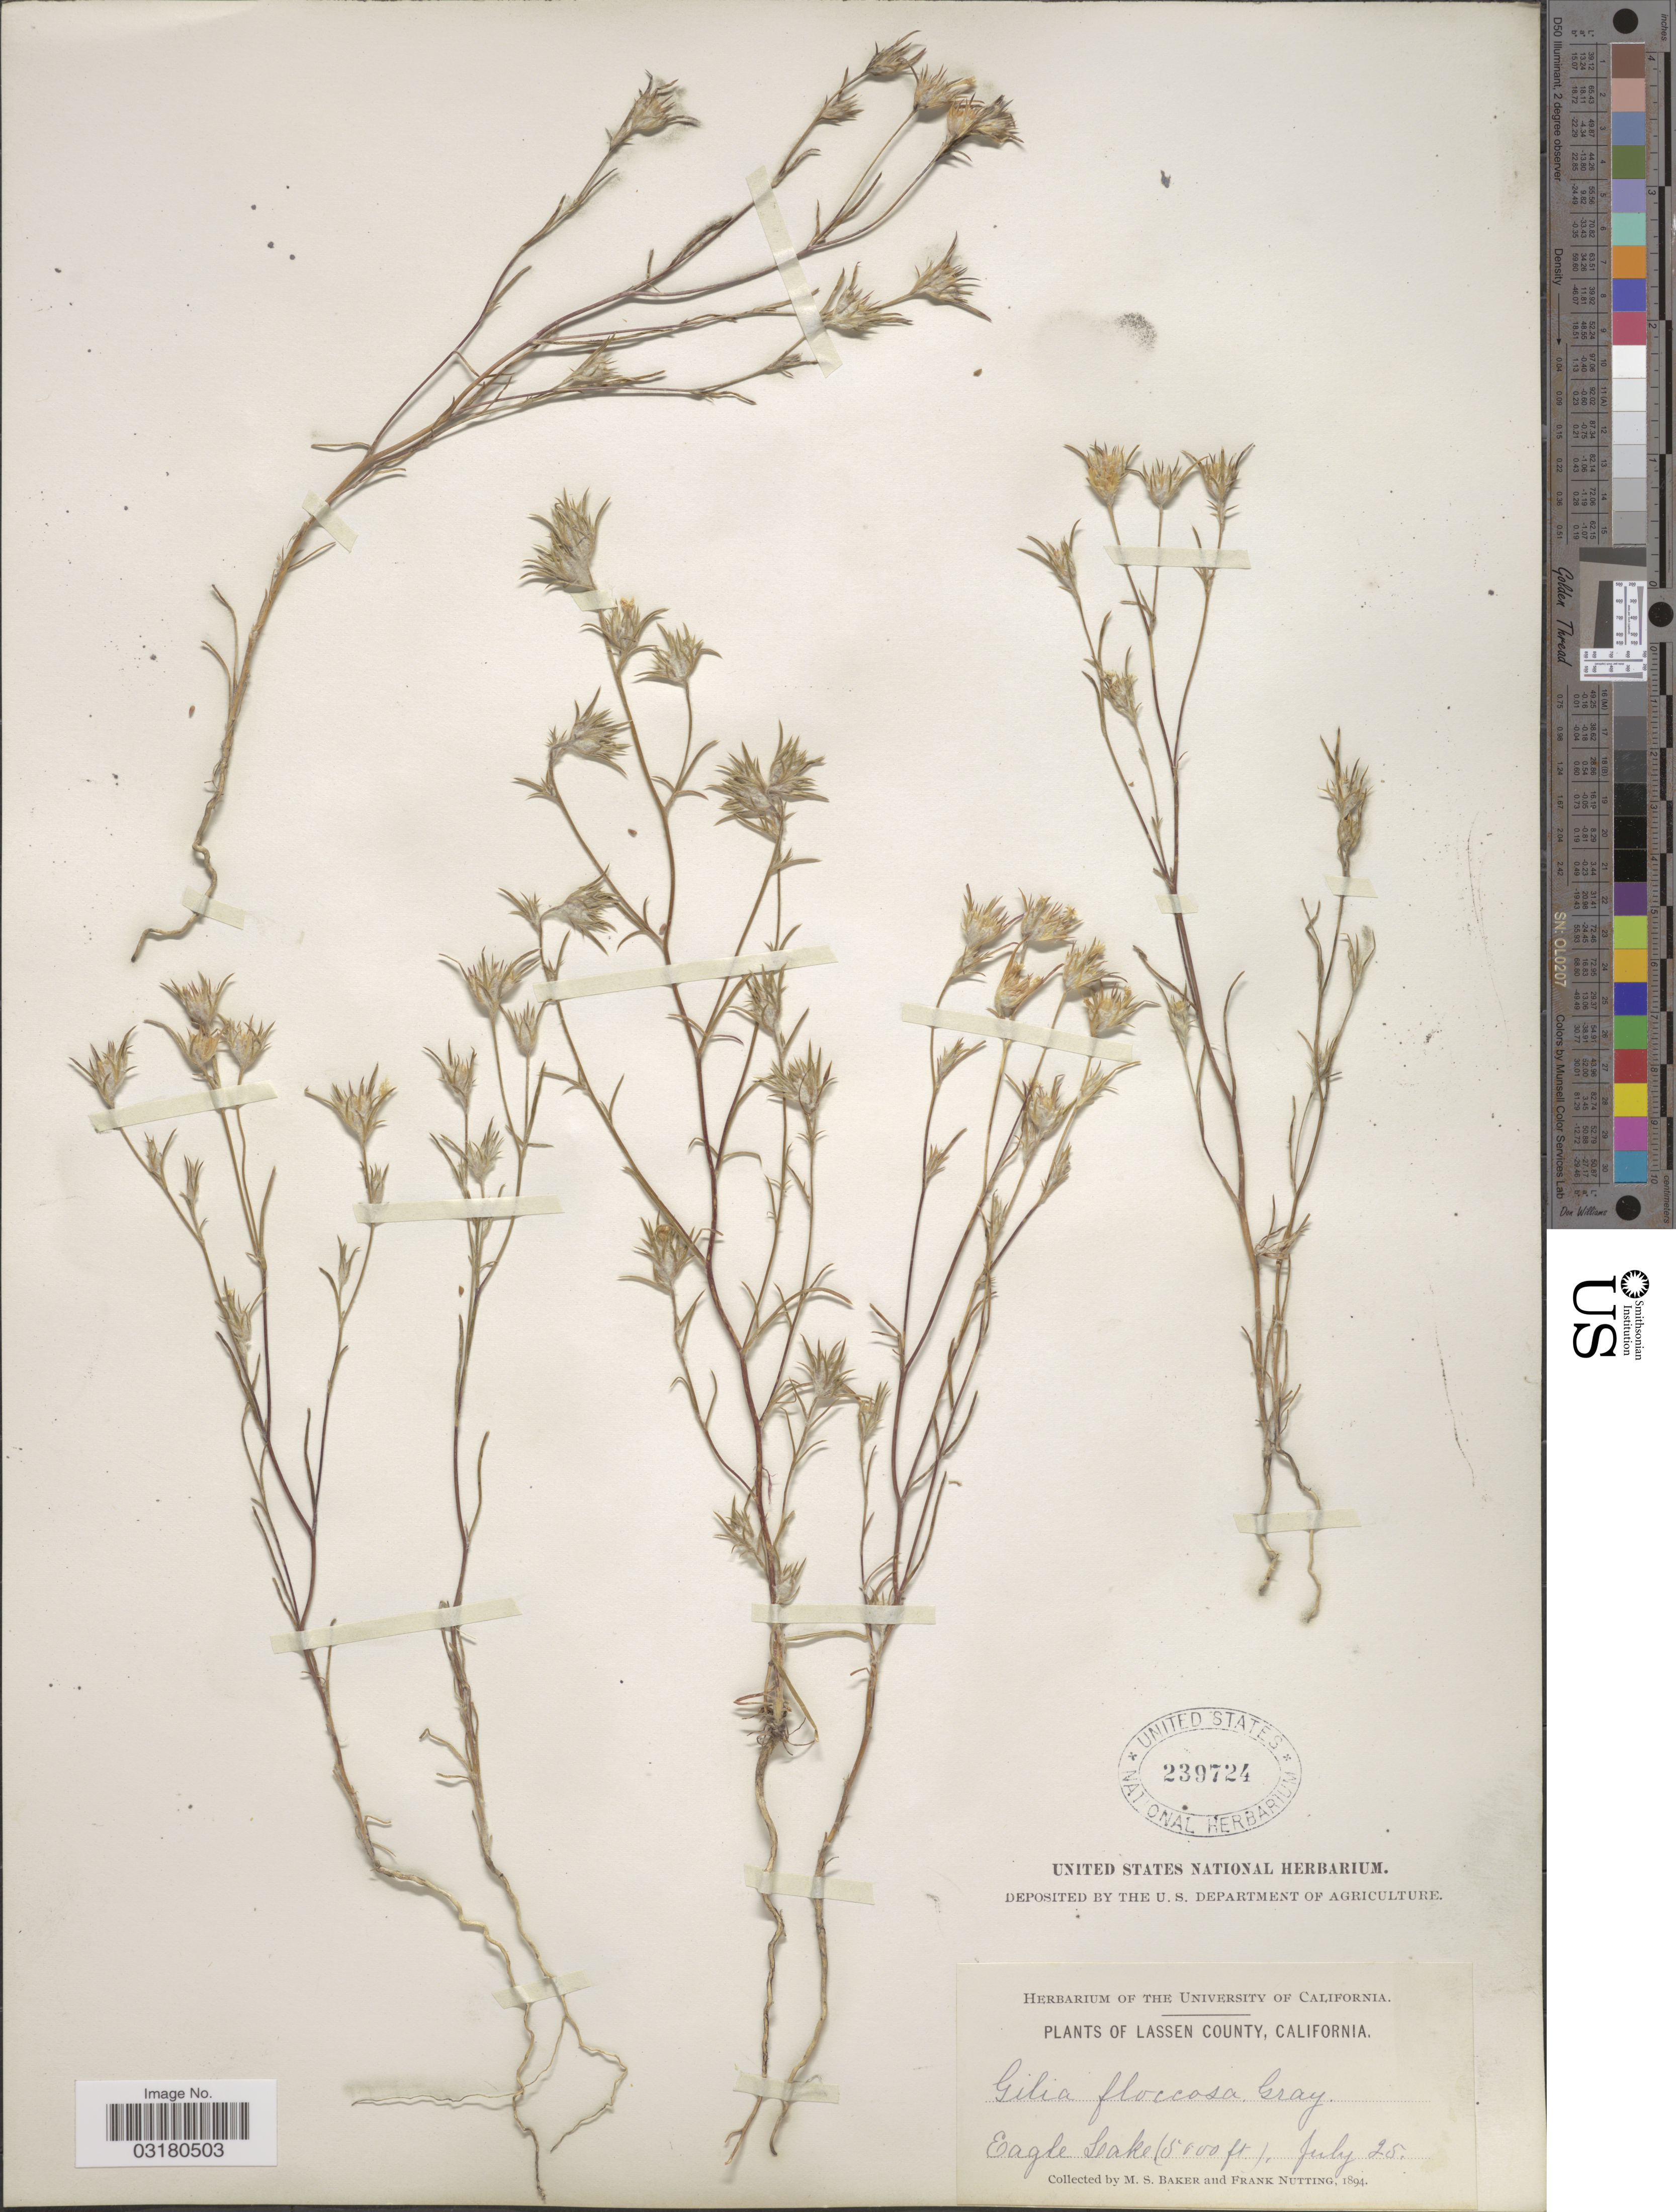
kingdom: Plantae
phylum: Tracheophyta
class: Magnoliopsida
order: Ericales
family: Polemoniaceae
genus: Eriastrum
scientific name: Eriastrum wilcoxii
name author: (A. Nelson) H. Mason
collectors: M. S. Baker & F. Nutting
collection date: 1894-07-25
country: United States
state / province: California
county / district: Lassen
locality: Lassen County. Eagle Lake.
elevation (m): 1707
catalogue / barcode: US 239724